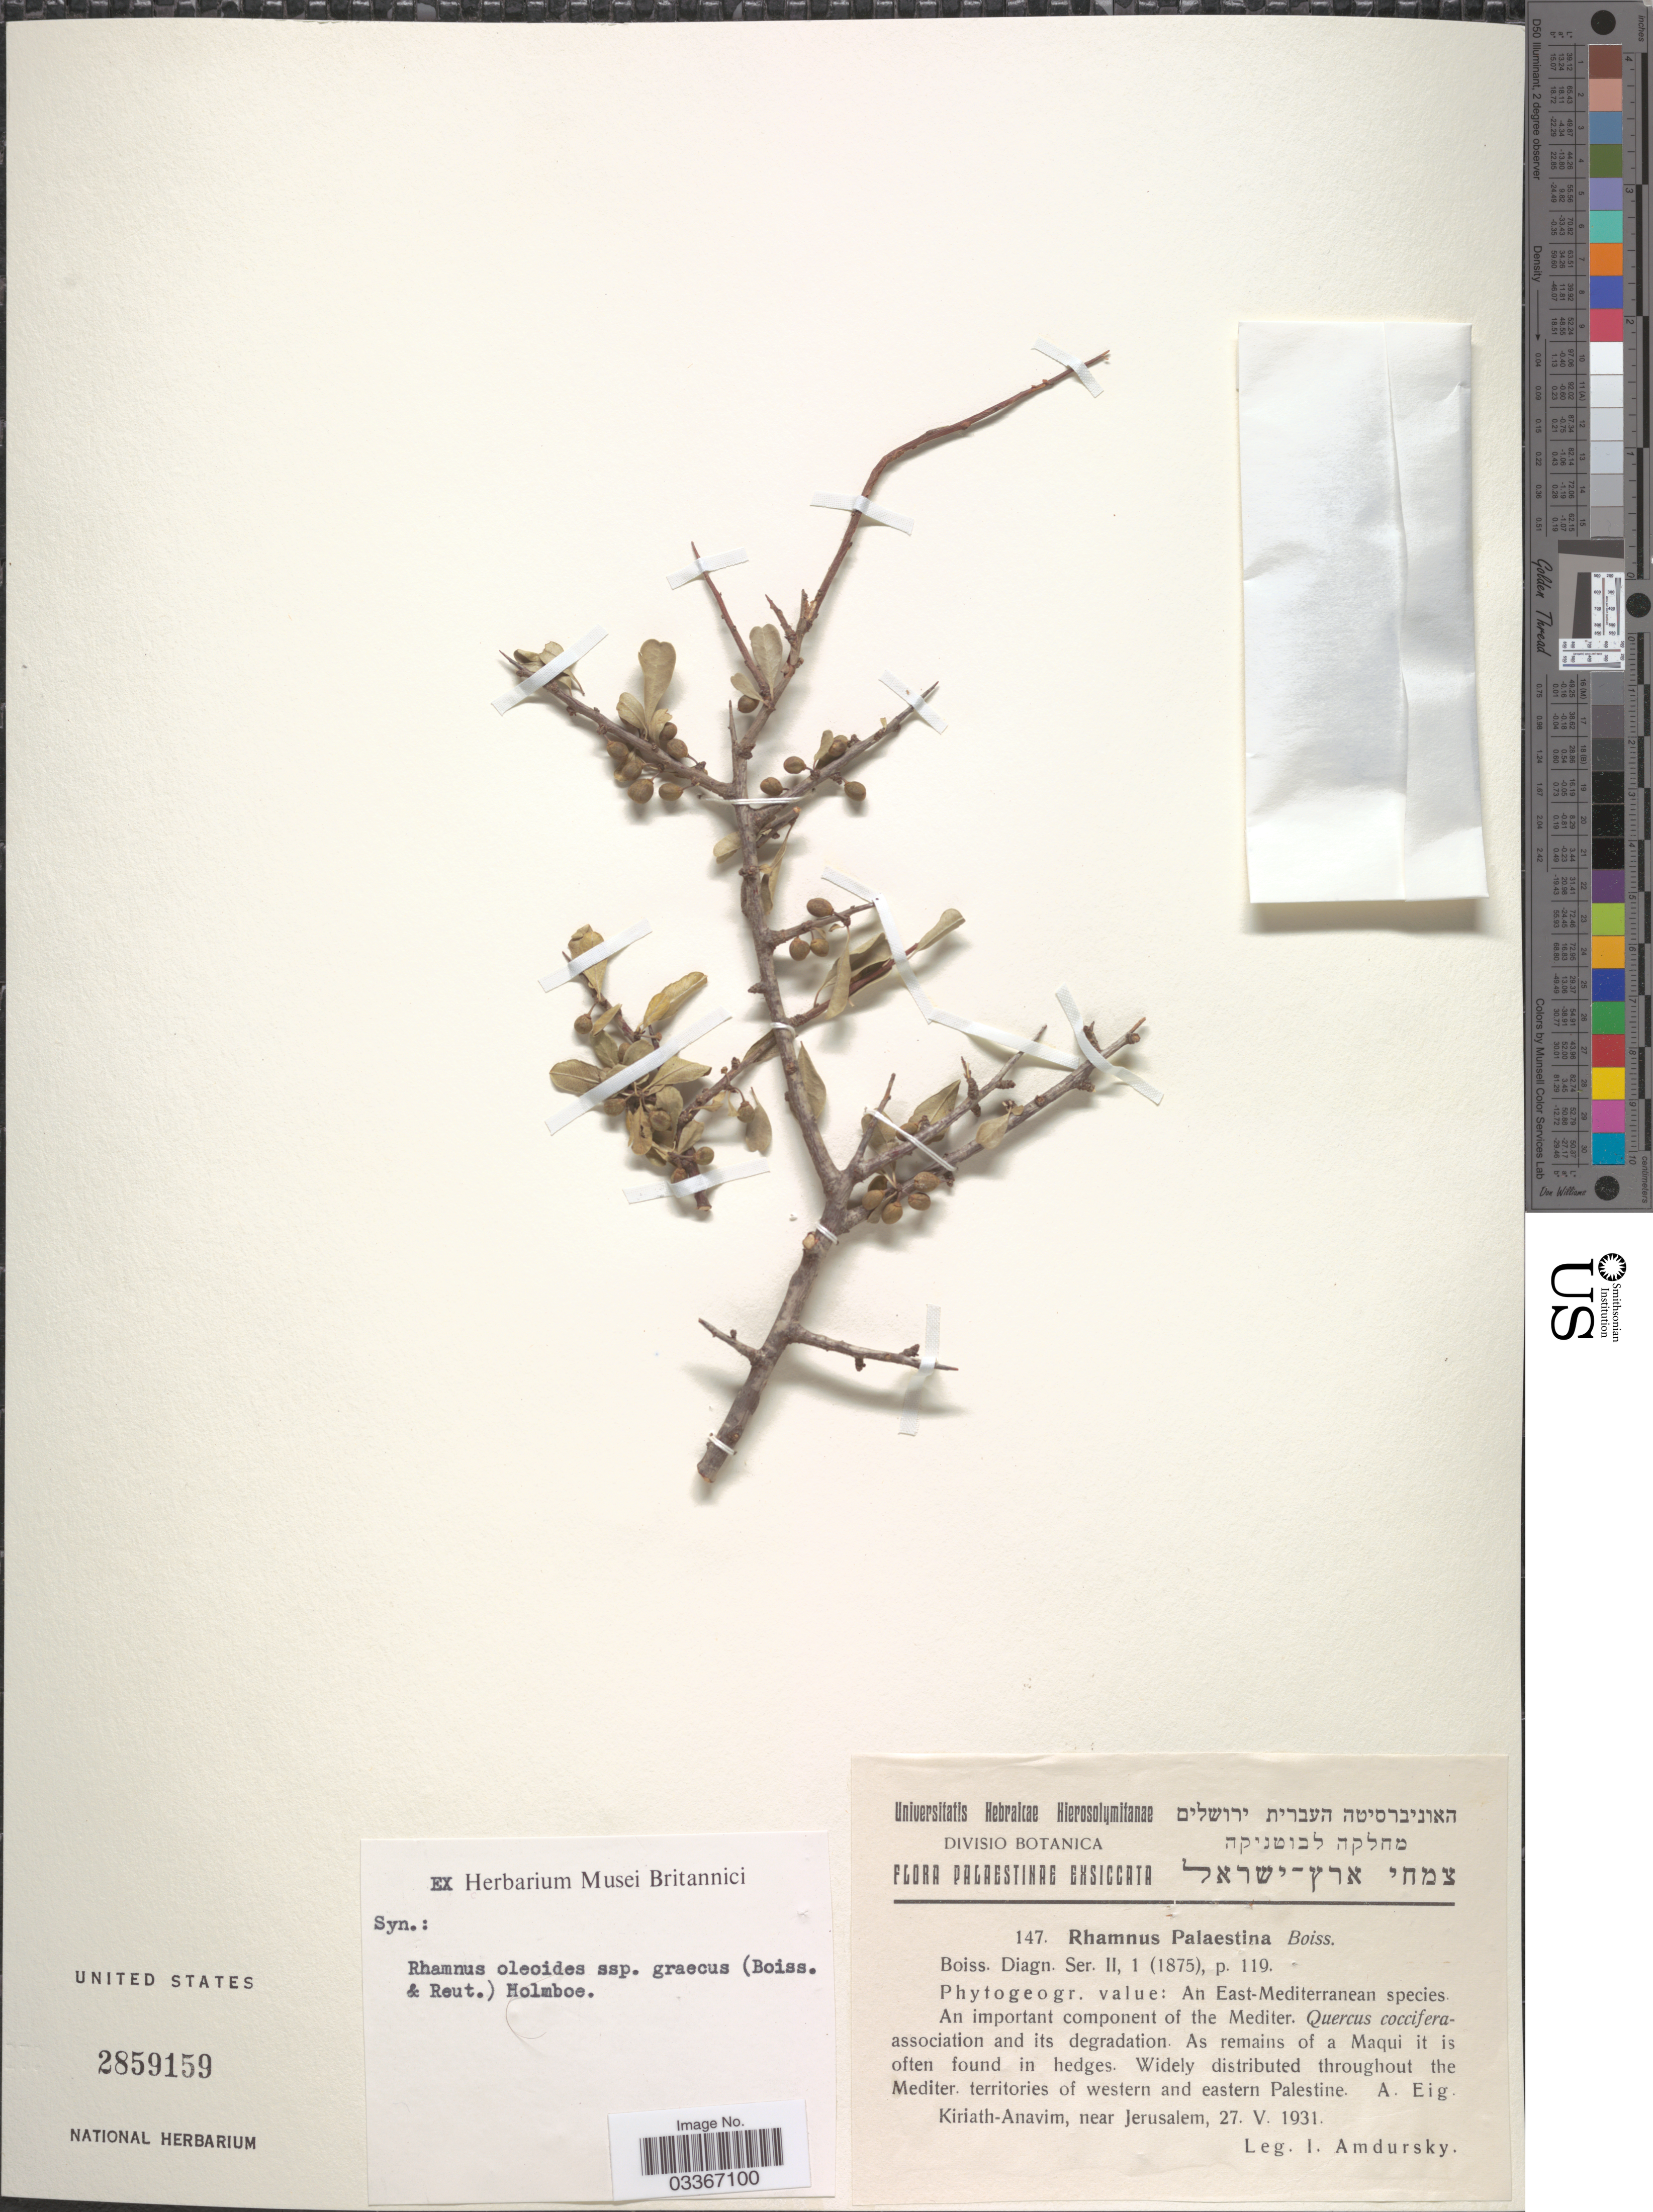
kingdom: Plantae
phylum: Tracheophyta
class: Magnoliopsida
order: Rosales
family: Rhamnaceae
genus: Rhamnus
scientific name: Rhamnus palaestina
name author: Boiss.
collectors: I. Amdursky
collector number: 147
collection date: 1931-05-27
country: Israel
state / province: Jerusalem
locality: Kiriath-Anavim, near Jerusalem.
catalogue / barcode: US 2859159